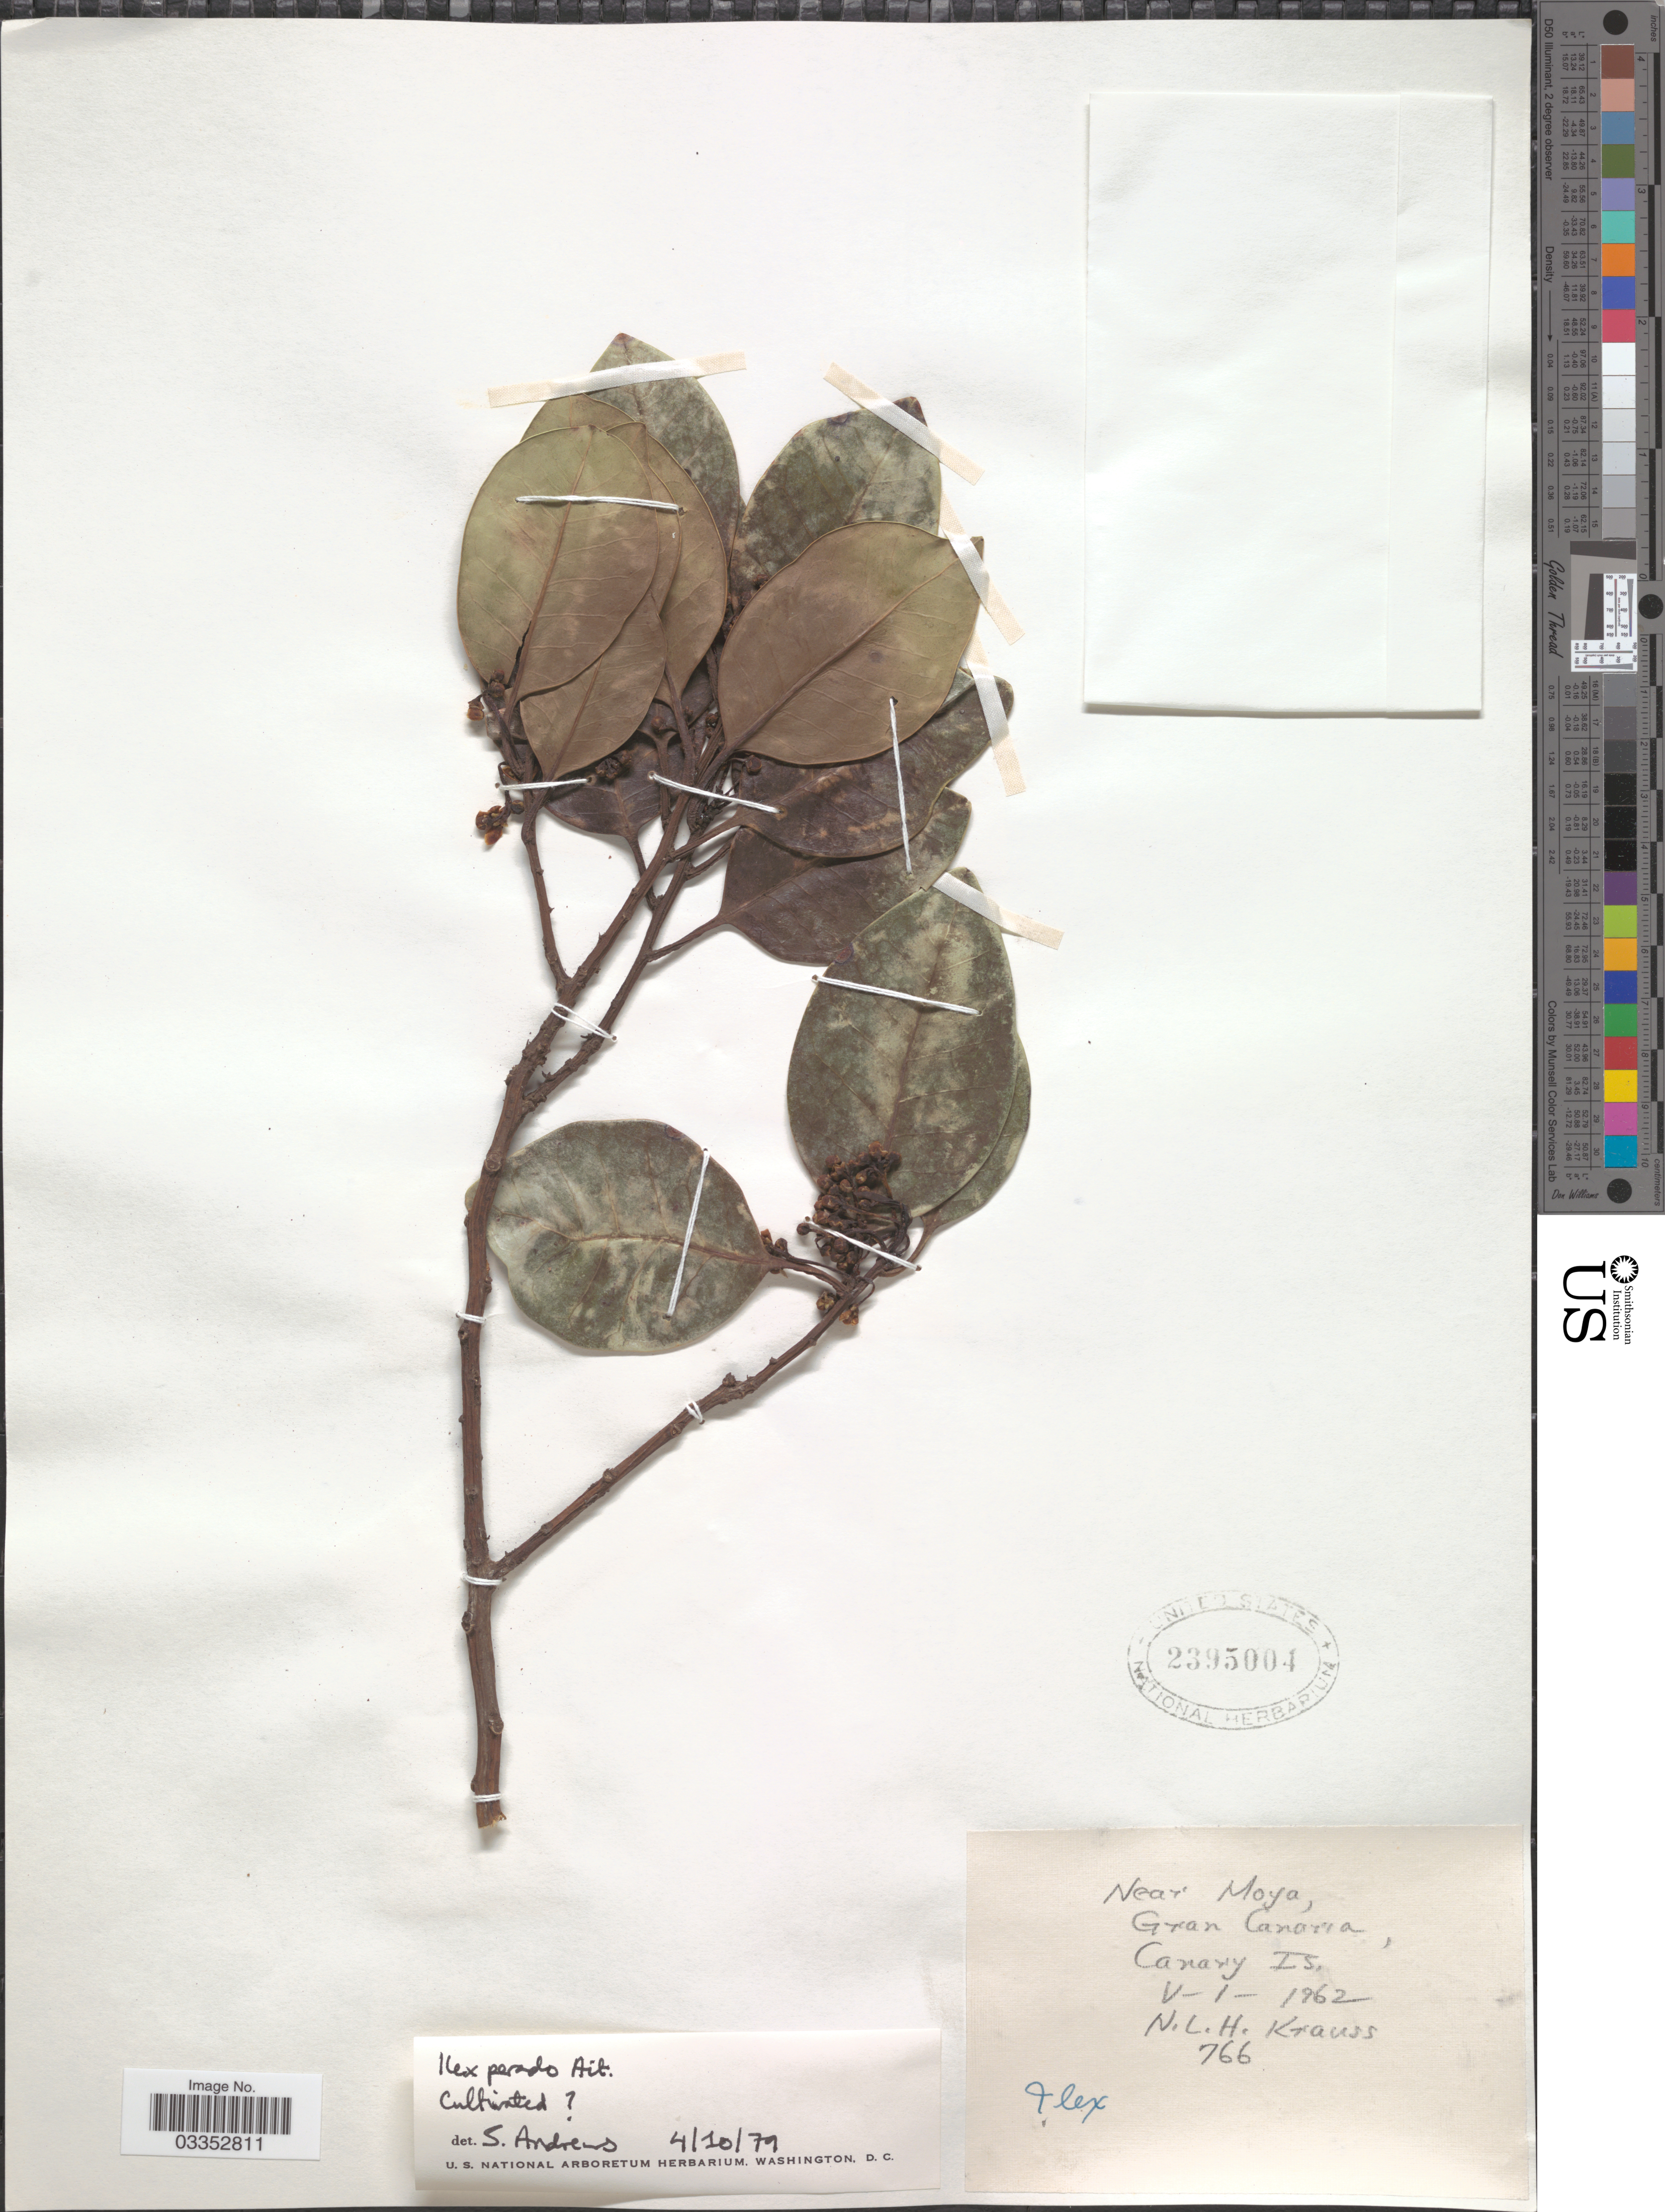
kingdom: Plantae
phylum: Tracheophyta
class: Magnoliopsida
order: Aquifoliales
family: Aquifoliaceae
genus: Ilex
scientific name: Ilex perado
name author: Aiton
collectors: N. Krauss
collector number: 766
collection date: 1962-05-01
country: Spain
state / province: Canarias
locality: Near Moya, Gran Canaria, Canary Is.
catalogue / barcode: US 2395004